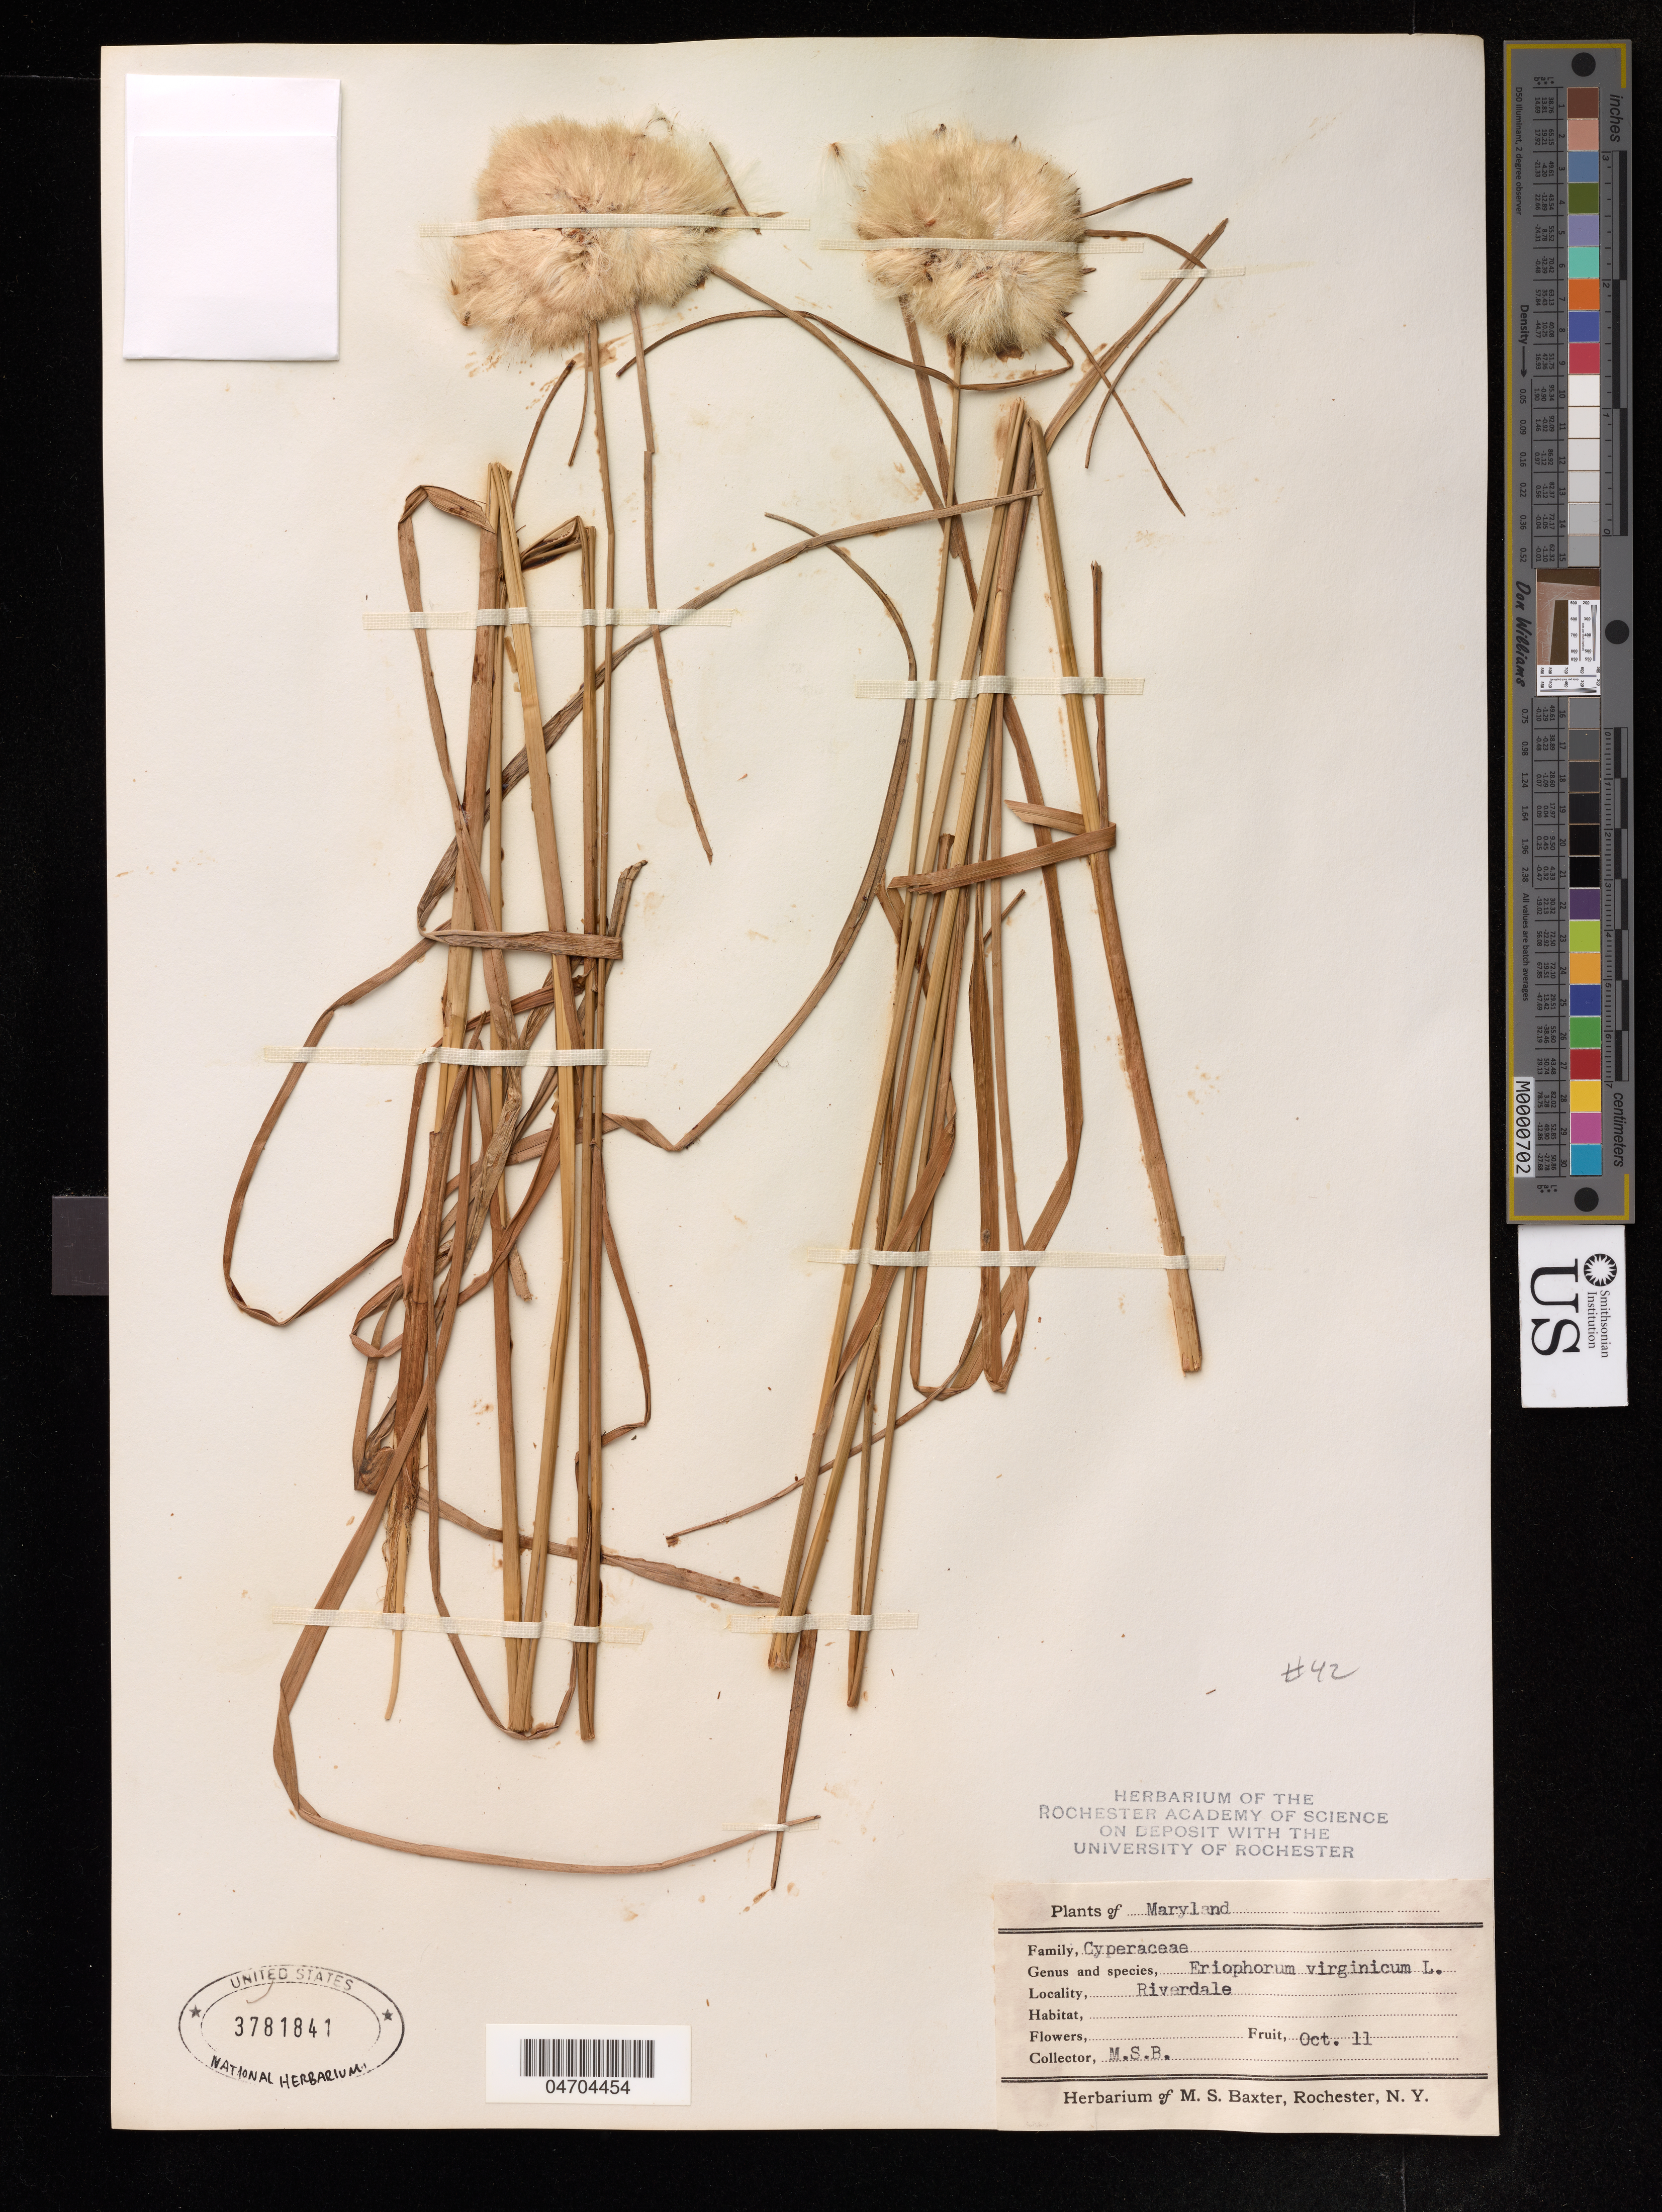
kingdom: Plantae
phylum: Tracheophyta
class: Liliopsida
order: Poales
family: Cyperaceae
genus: Eriophorum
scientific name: Eriophorum virginicum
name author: L.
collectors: M. S. B.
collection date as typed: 11 Oct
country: Liberia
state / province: Maryland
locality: Riverdale.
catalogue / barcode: US 3781841